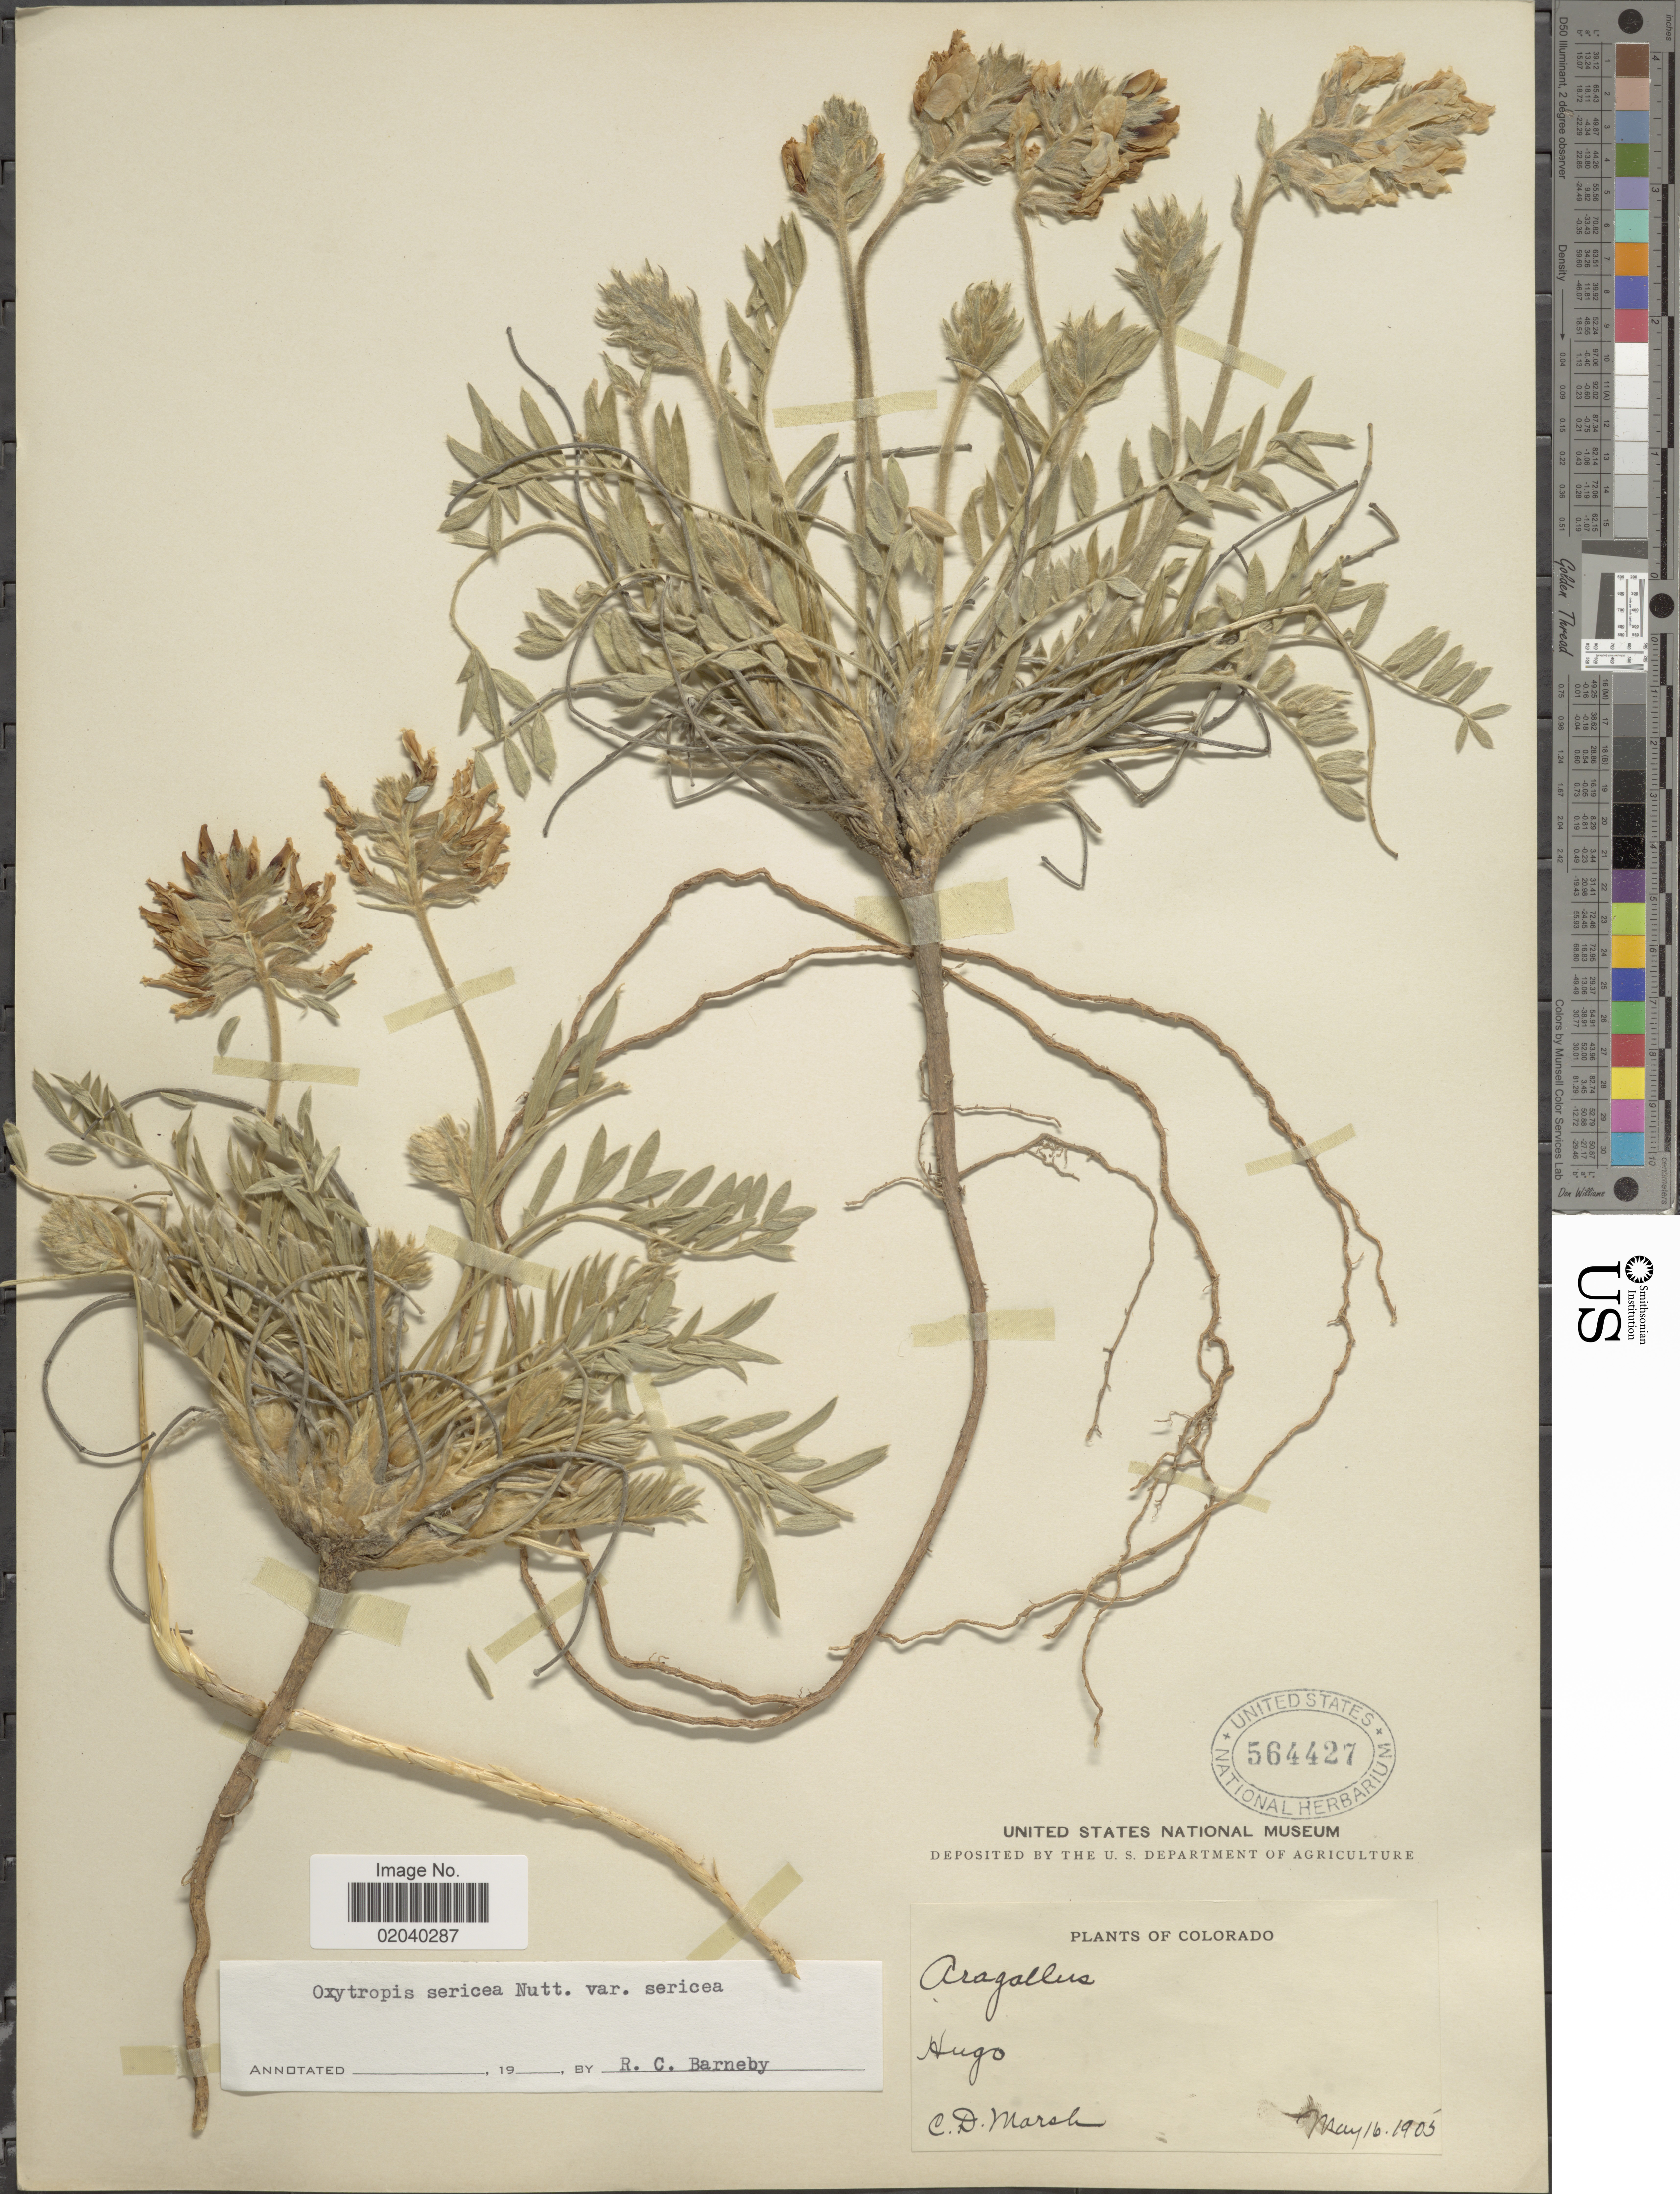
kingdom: Plantae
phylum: Tracheophyta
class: Magnoliopsida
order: Fabales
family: Fabaceae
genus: Oxytropis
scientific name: Oxytropis sericea var. sericea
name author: Nutt.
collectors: C. D. Marsh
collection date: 1905-05-16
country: United States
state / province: Colorado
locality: Hugo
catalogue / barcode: US 564427